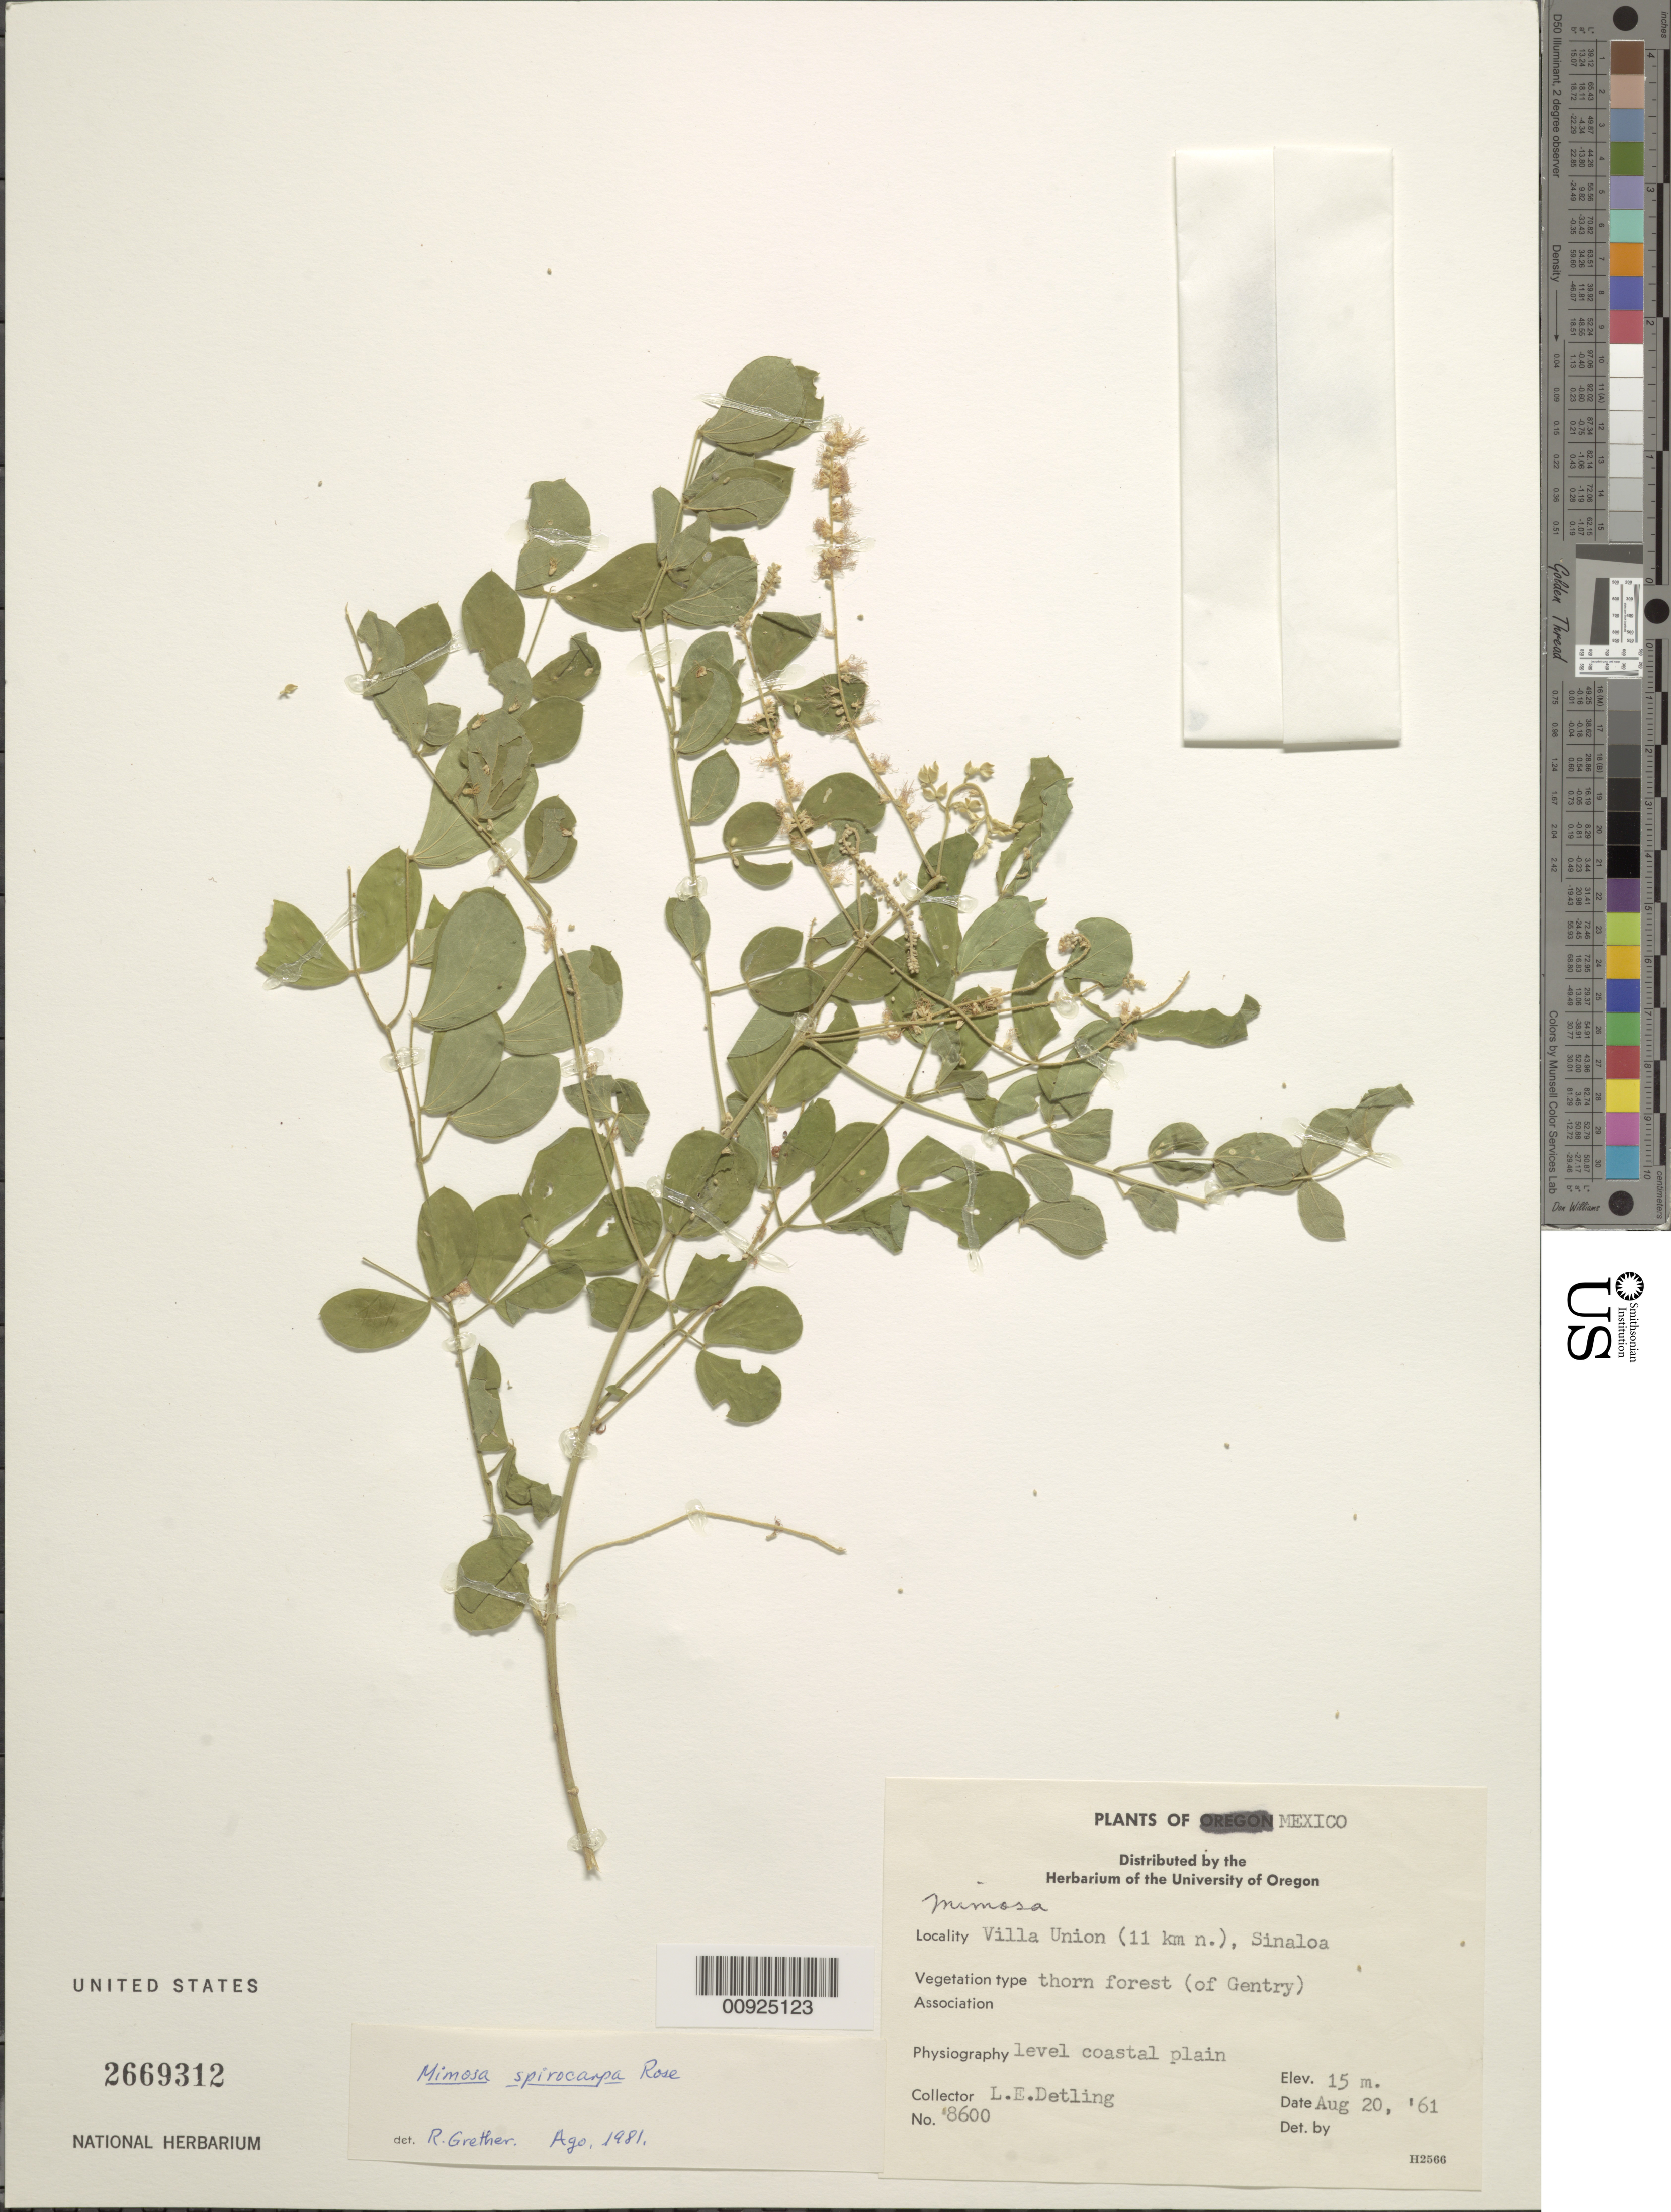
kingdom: Plantae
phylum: Tracheophyta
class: Magnoliopsida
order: Fabales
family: Fabaceae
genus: Mimosa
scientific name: Mimosa spirocarpa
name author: Rose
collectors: L. E. Detling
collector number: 8600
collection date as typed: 20 Aug 1961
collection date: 1961-08-20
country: Mexico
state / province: Sinaloa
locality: Villa Unión (11 km. N), Sinaloa.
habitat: Thorn forest (of Gentry). Level coastal plain.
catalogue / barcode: US 2669312